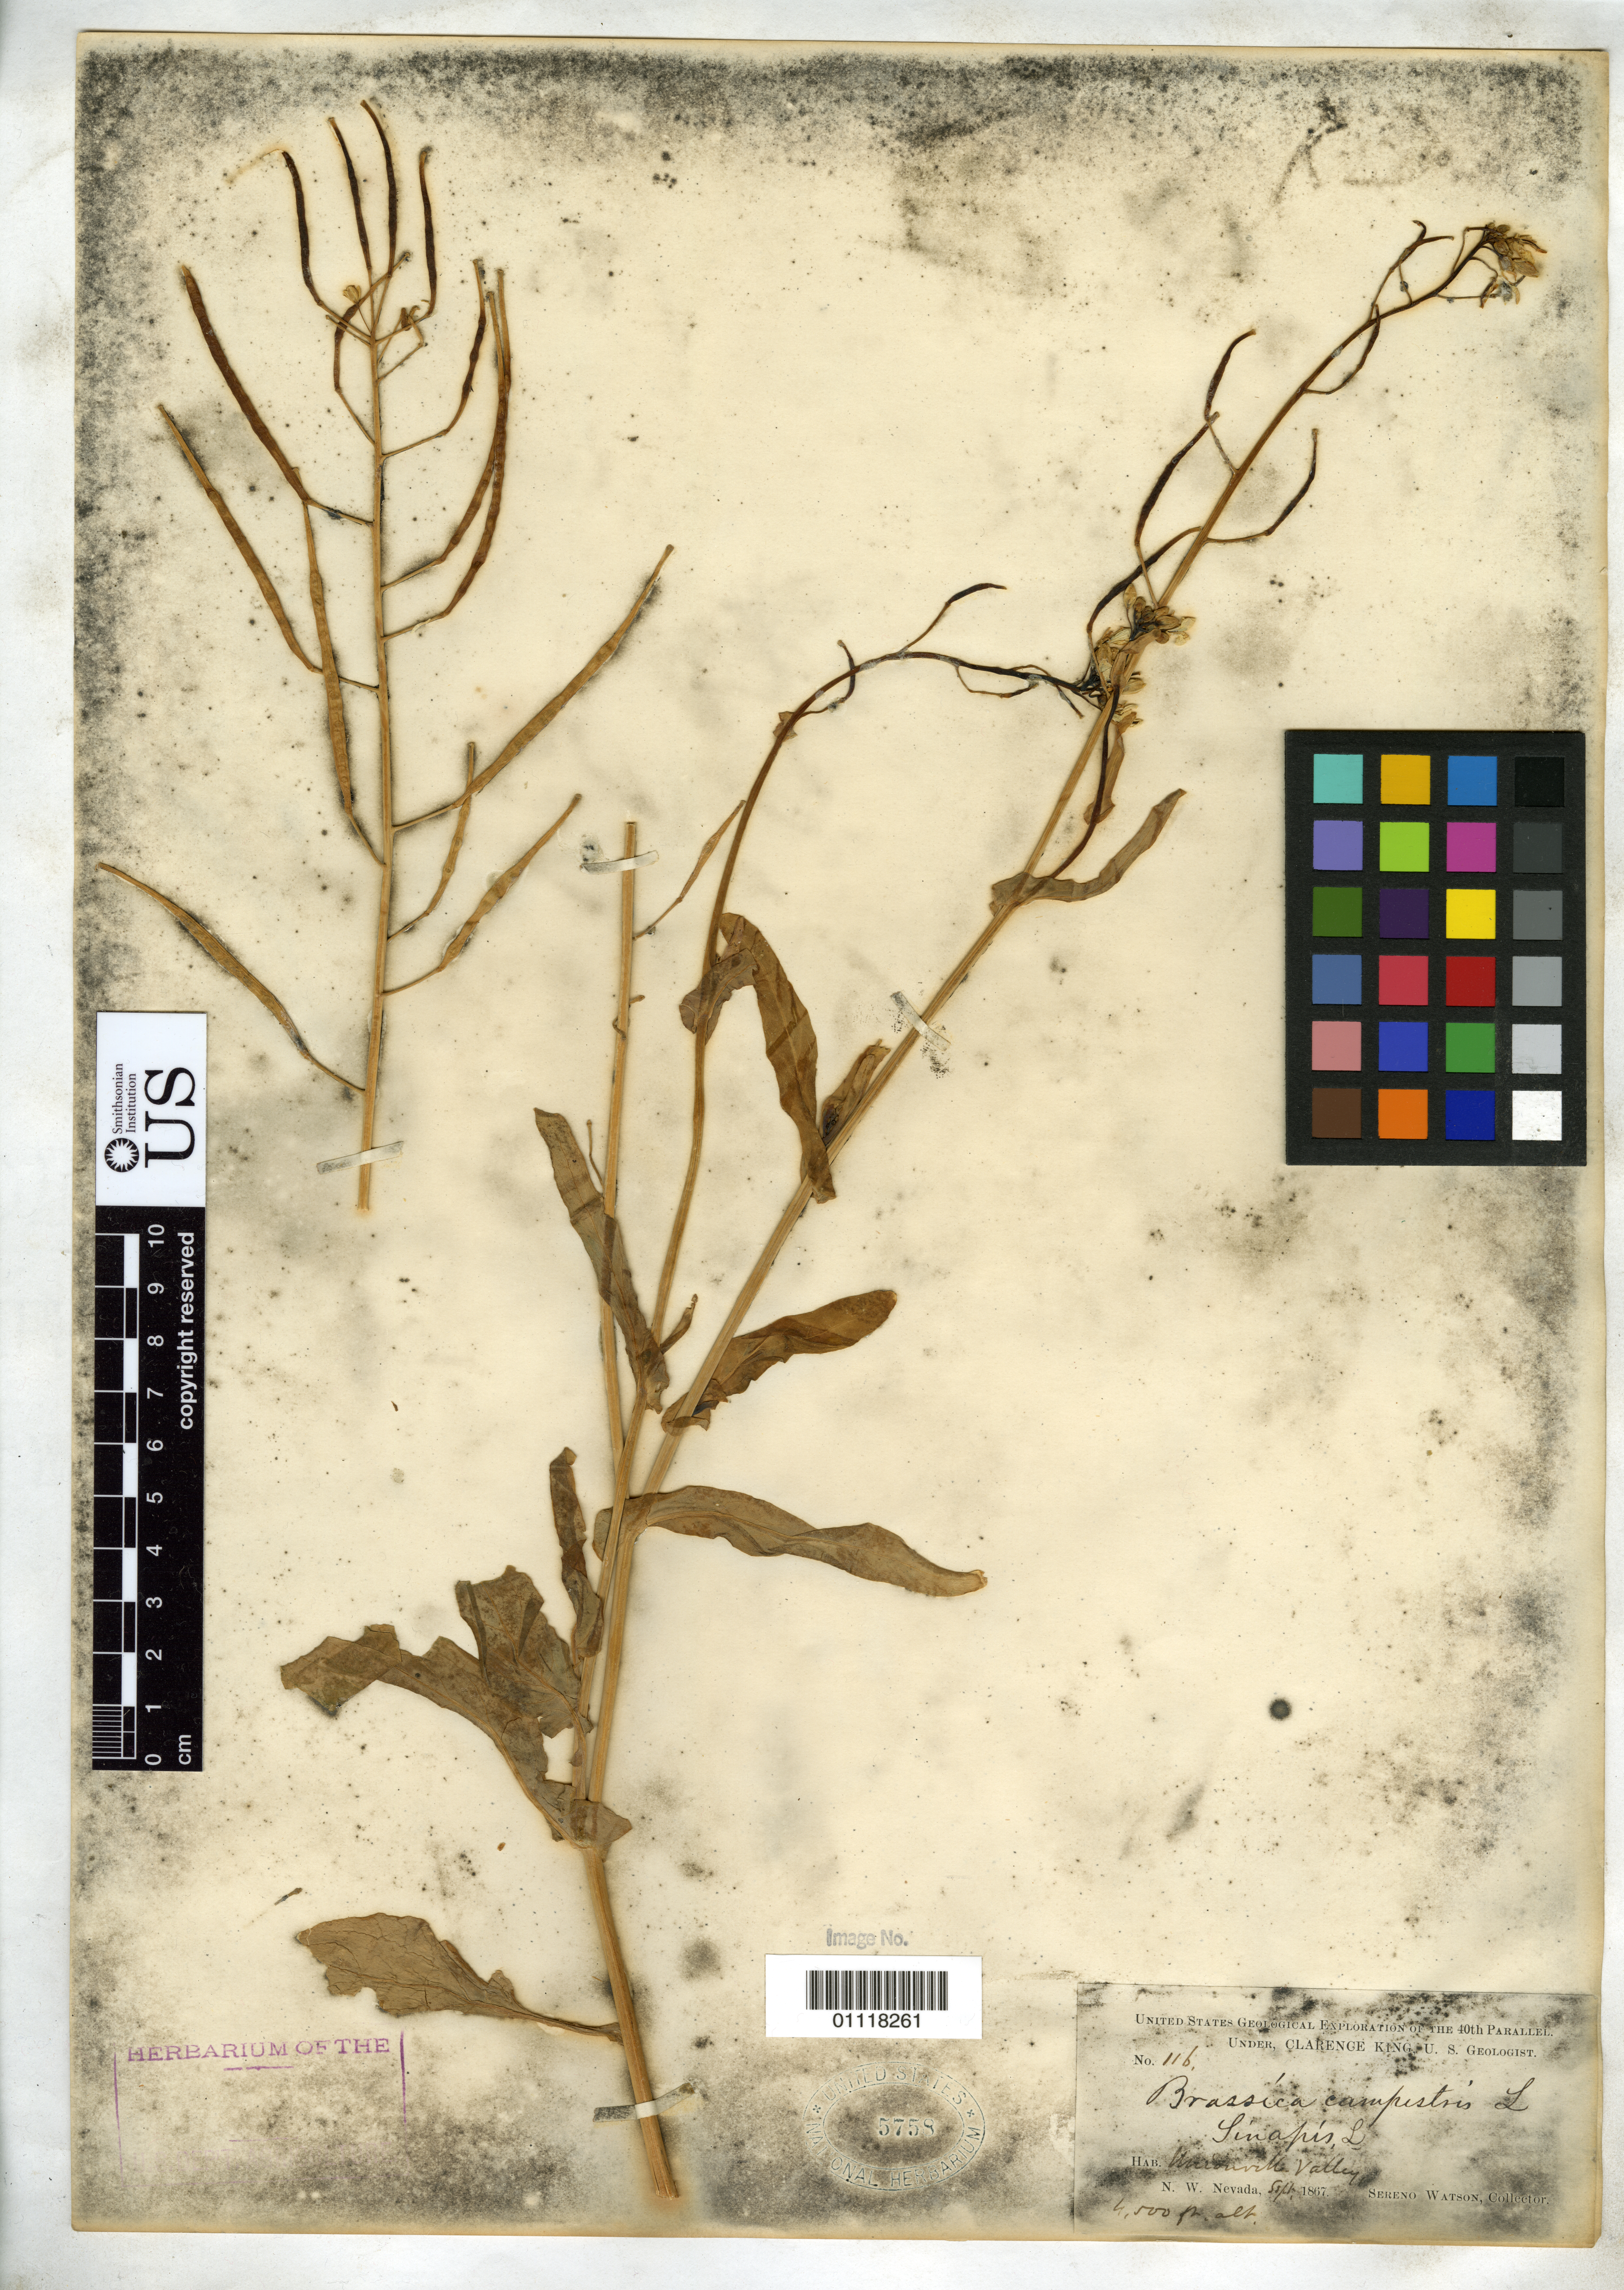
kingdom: Plantae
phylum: Tracheophyta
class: Magnoliopsida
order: Brassicales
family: Brassicaceae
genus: Brassica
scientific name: Brassica campestris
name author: L.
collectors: S. Watson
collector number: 116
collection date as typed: Sep 1867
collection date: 1867-09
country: United States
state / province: Nevada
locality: N.W. Nevada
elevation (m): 1372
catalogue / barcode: US 5758